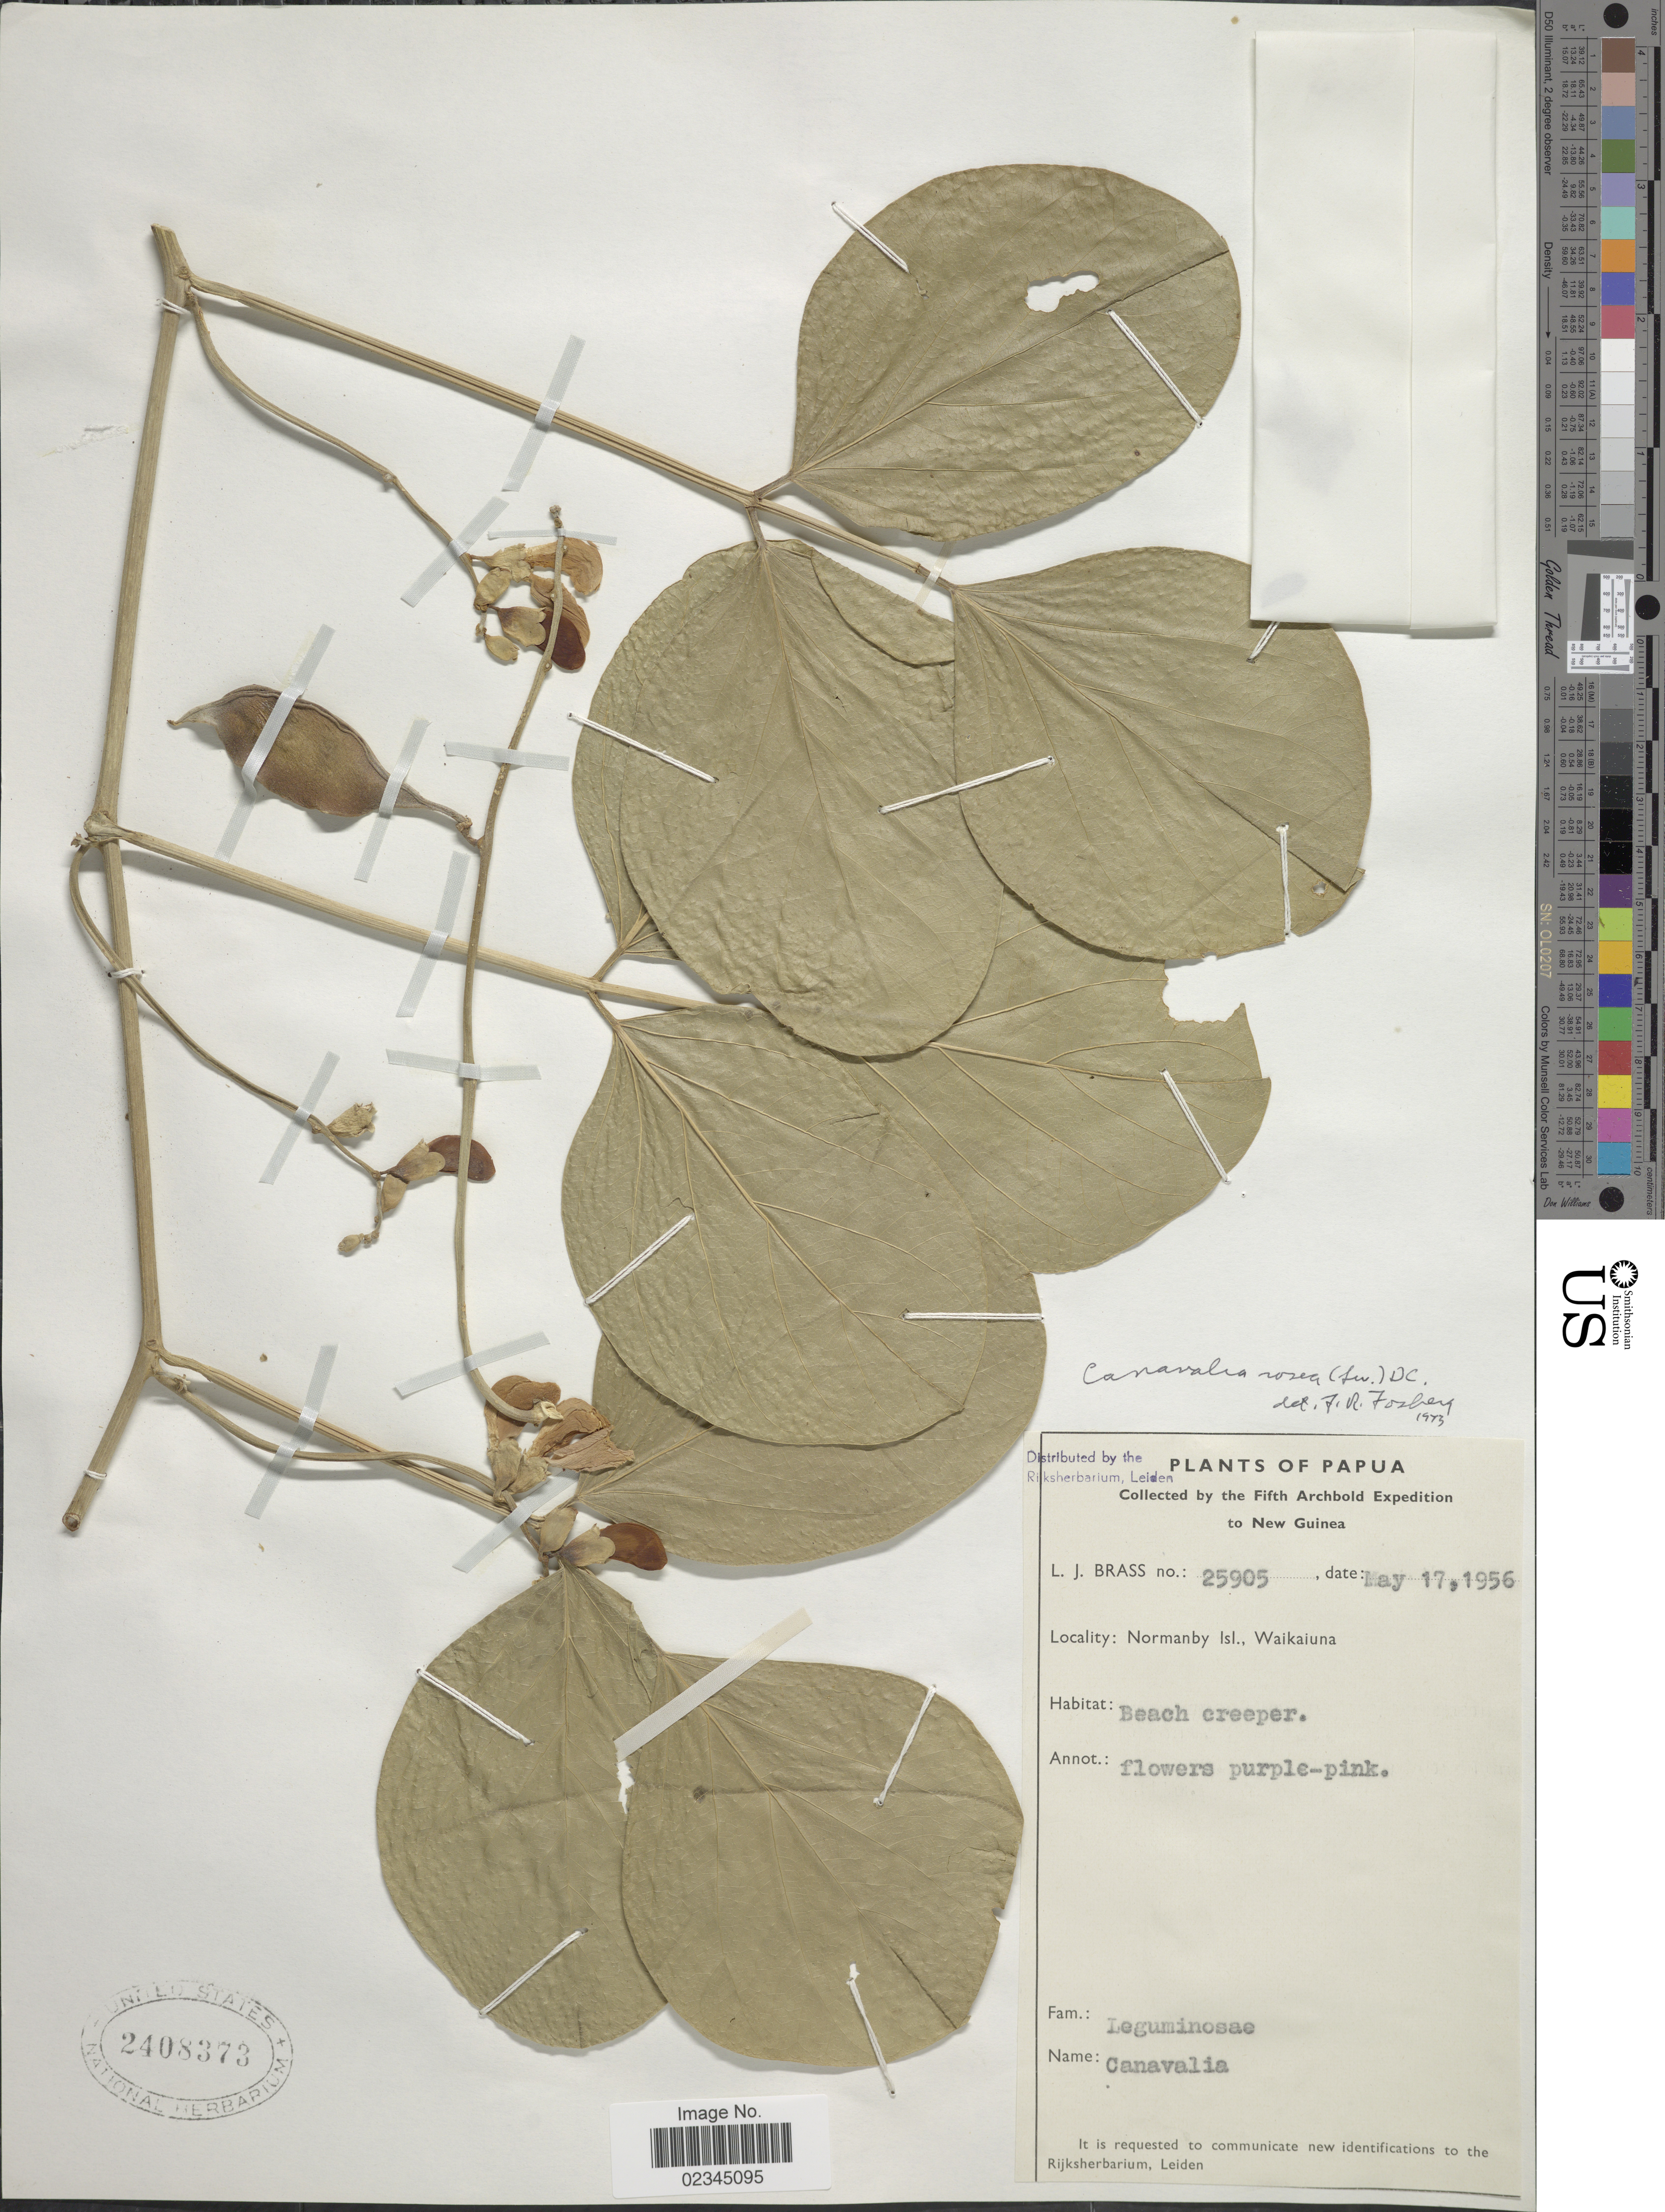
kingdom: Plantae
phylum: Tracheophyta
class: Magnoliopsida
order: Fabales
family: Fabaceae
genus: Canavalia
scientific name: Canavalia rosea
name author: (Sw.) DC.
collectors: L. J. Brass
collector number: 25905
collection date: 1956-05-17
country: Papua New Guinea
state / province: Milne Bay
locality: Normanby Isl. Waikaiuna. New Guinea.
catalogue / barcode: US 2408373